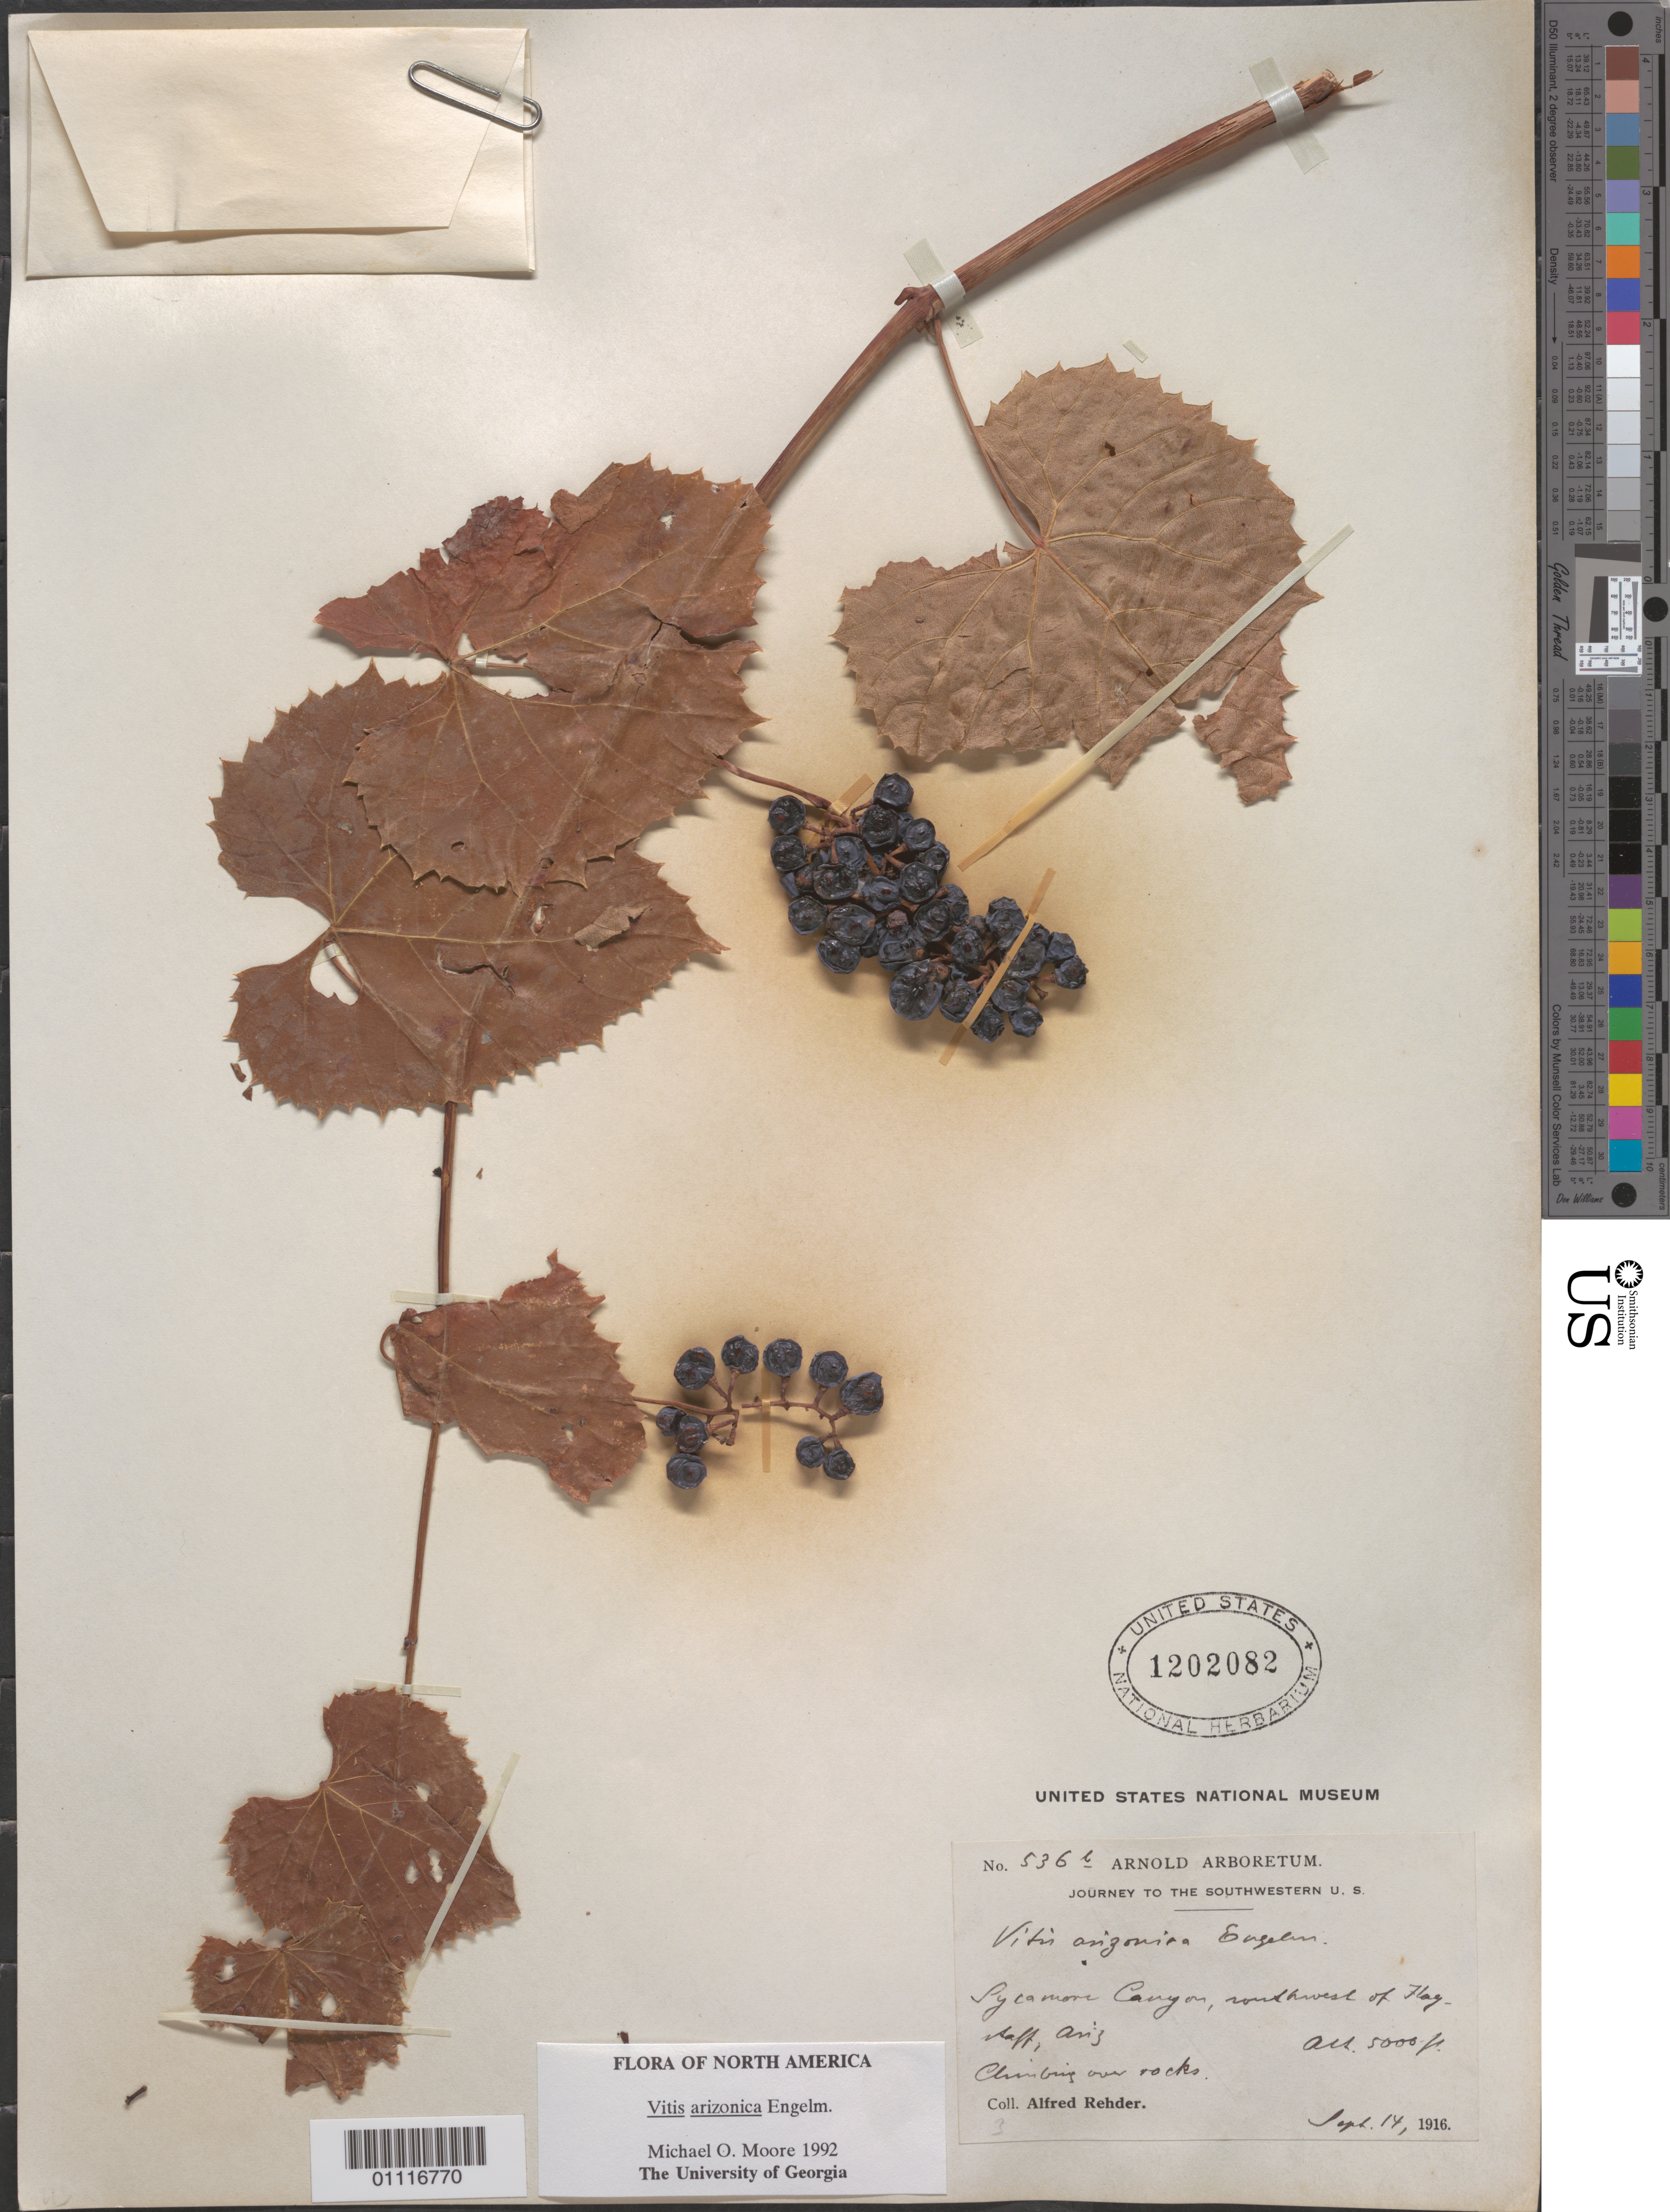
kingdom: Plantae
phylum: Tracheophyta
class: Magnoliopsida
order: Vitales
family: Vitaceae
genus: Vitis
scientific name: Vitis arizonica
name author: Engelm.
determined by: Moore, M. O.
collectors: A. Rehder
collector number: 536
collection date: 1916-09-14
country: United States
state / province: Arizona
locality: Sycamore Canyon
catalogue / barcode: US 1202082